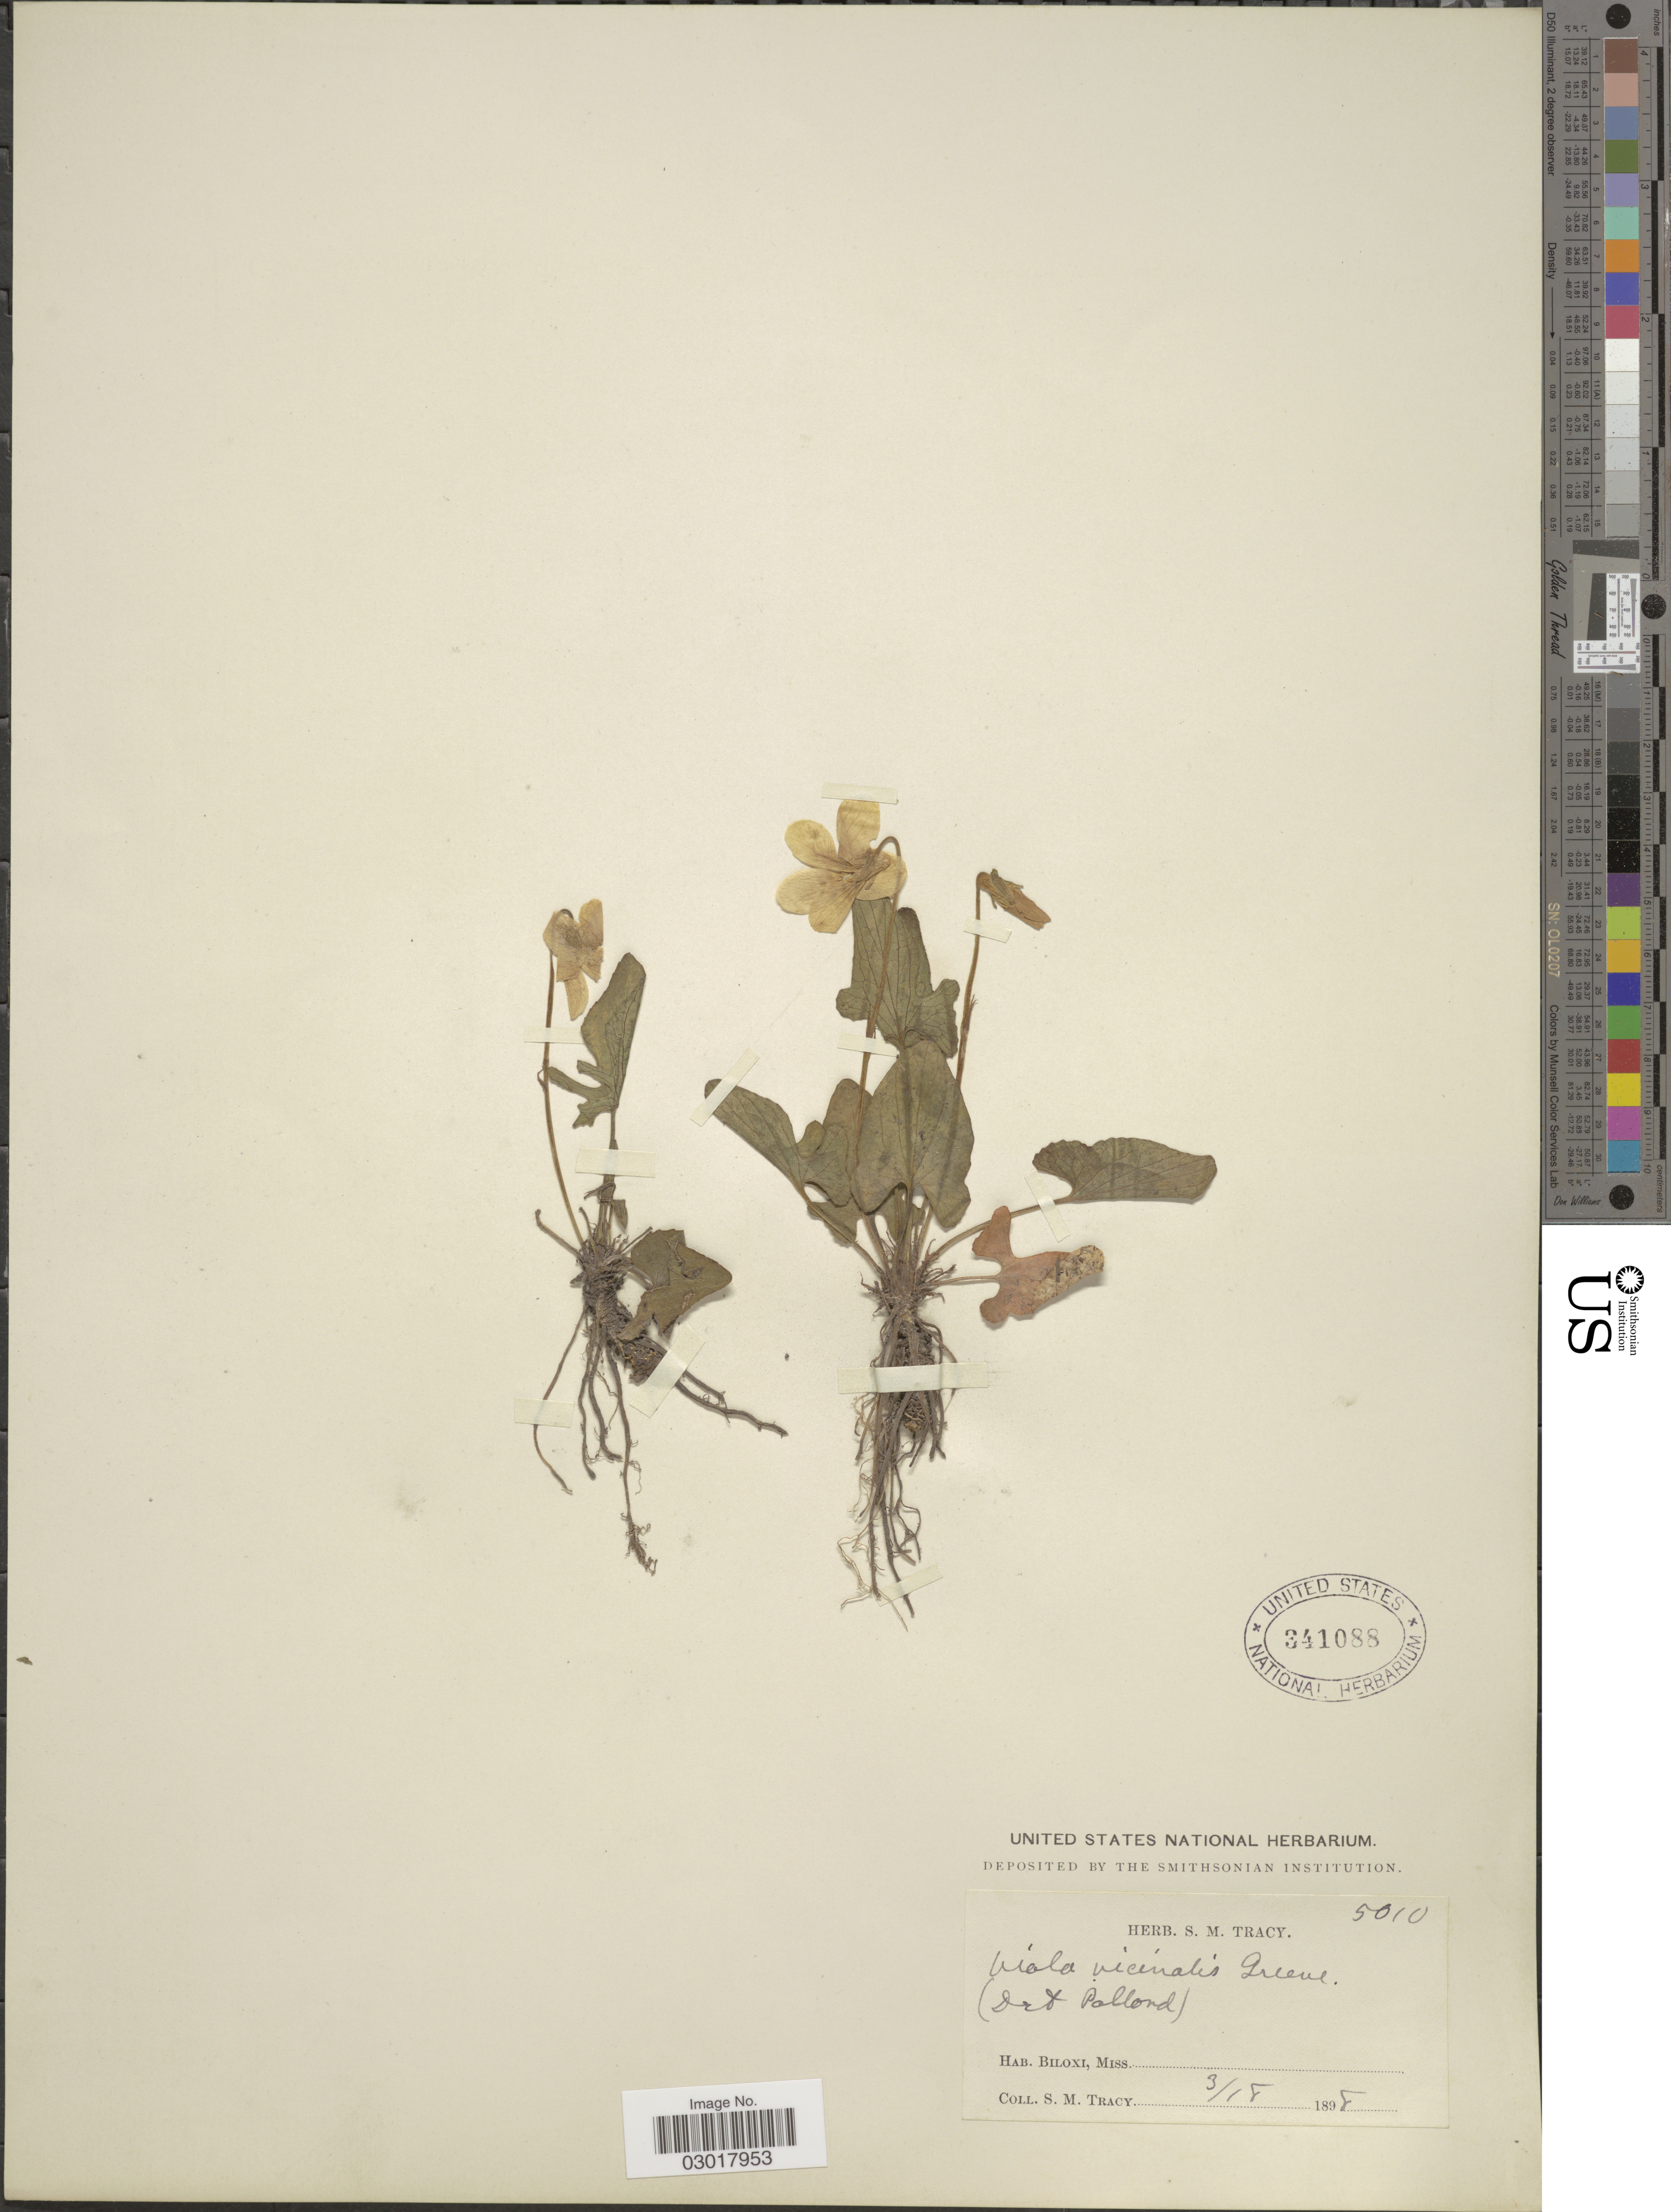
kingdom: Plantae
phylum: Tracheophyta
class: Magnoliopsida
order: Malpighiales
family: Violaceae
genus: Viola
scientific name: Viola vicinalis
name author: Greene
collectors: S. M. Tracy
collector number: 5010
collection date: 1898-03-18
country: United States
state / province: Mississippi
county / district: Harrison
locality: Biloxi.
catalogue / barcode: US 341088